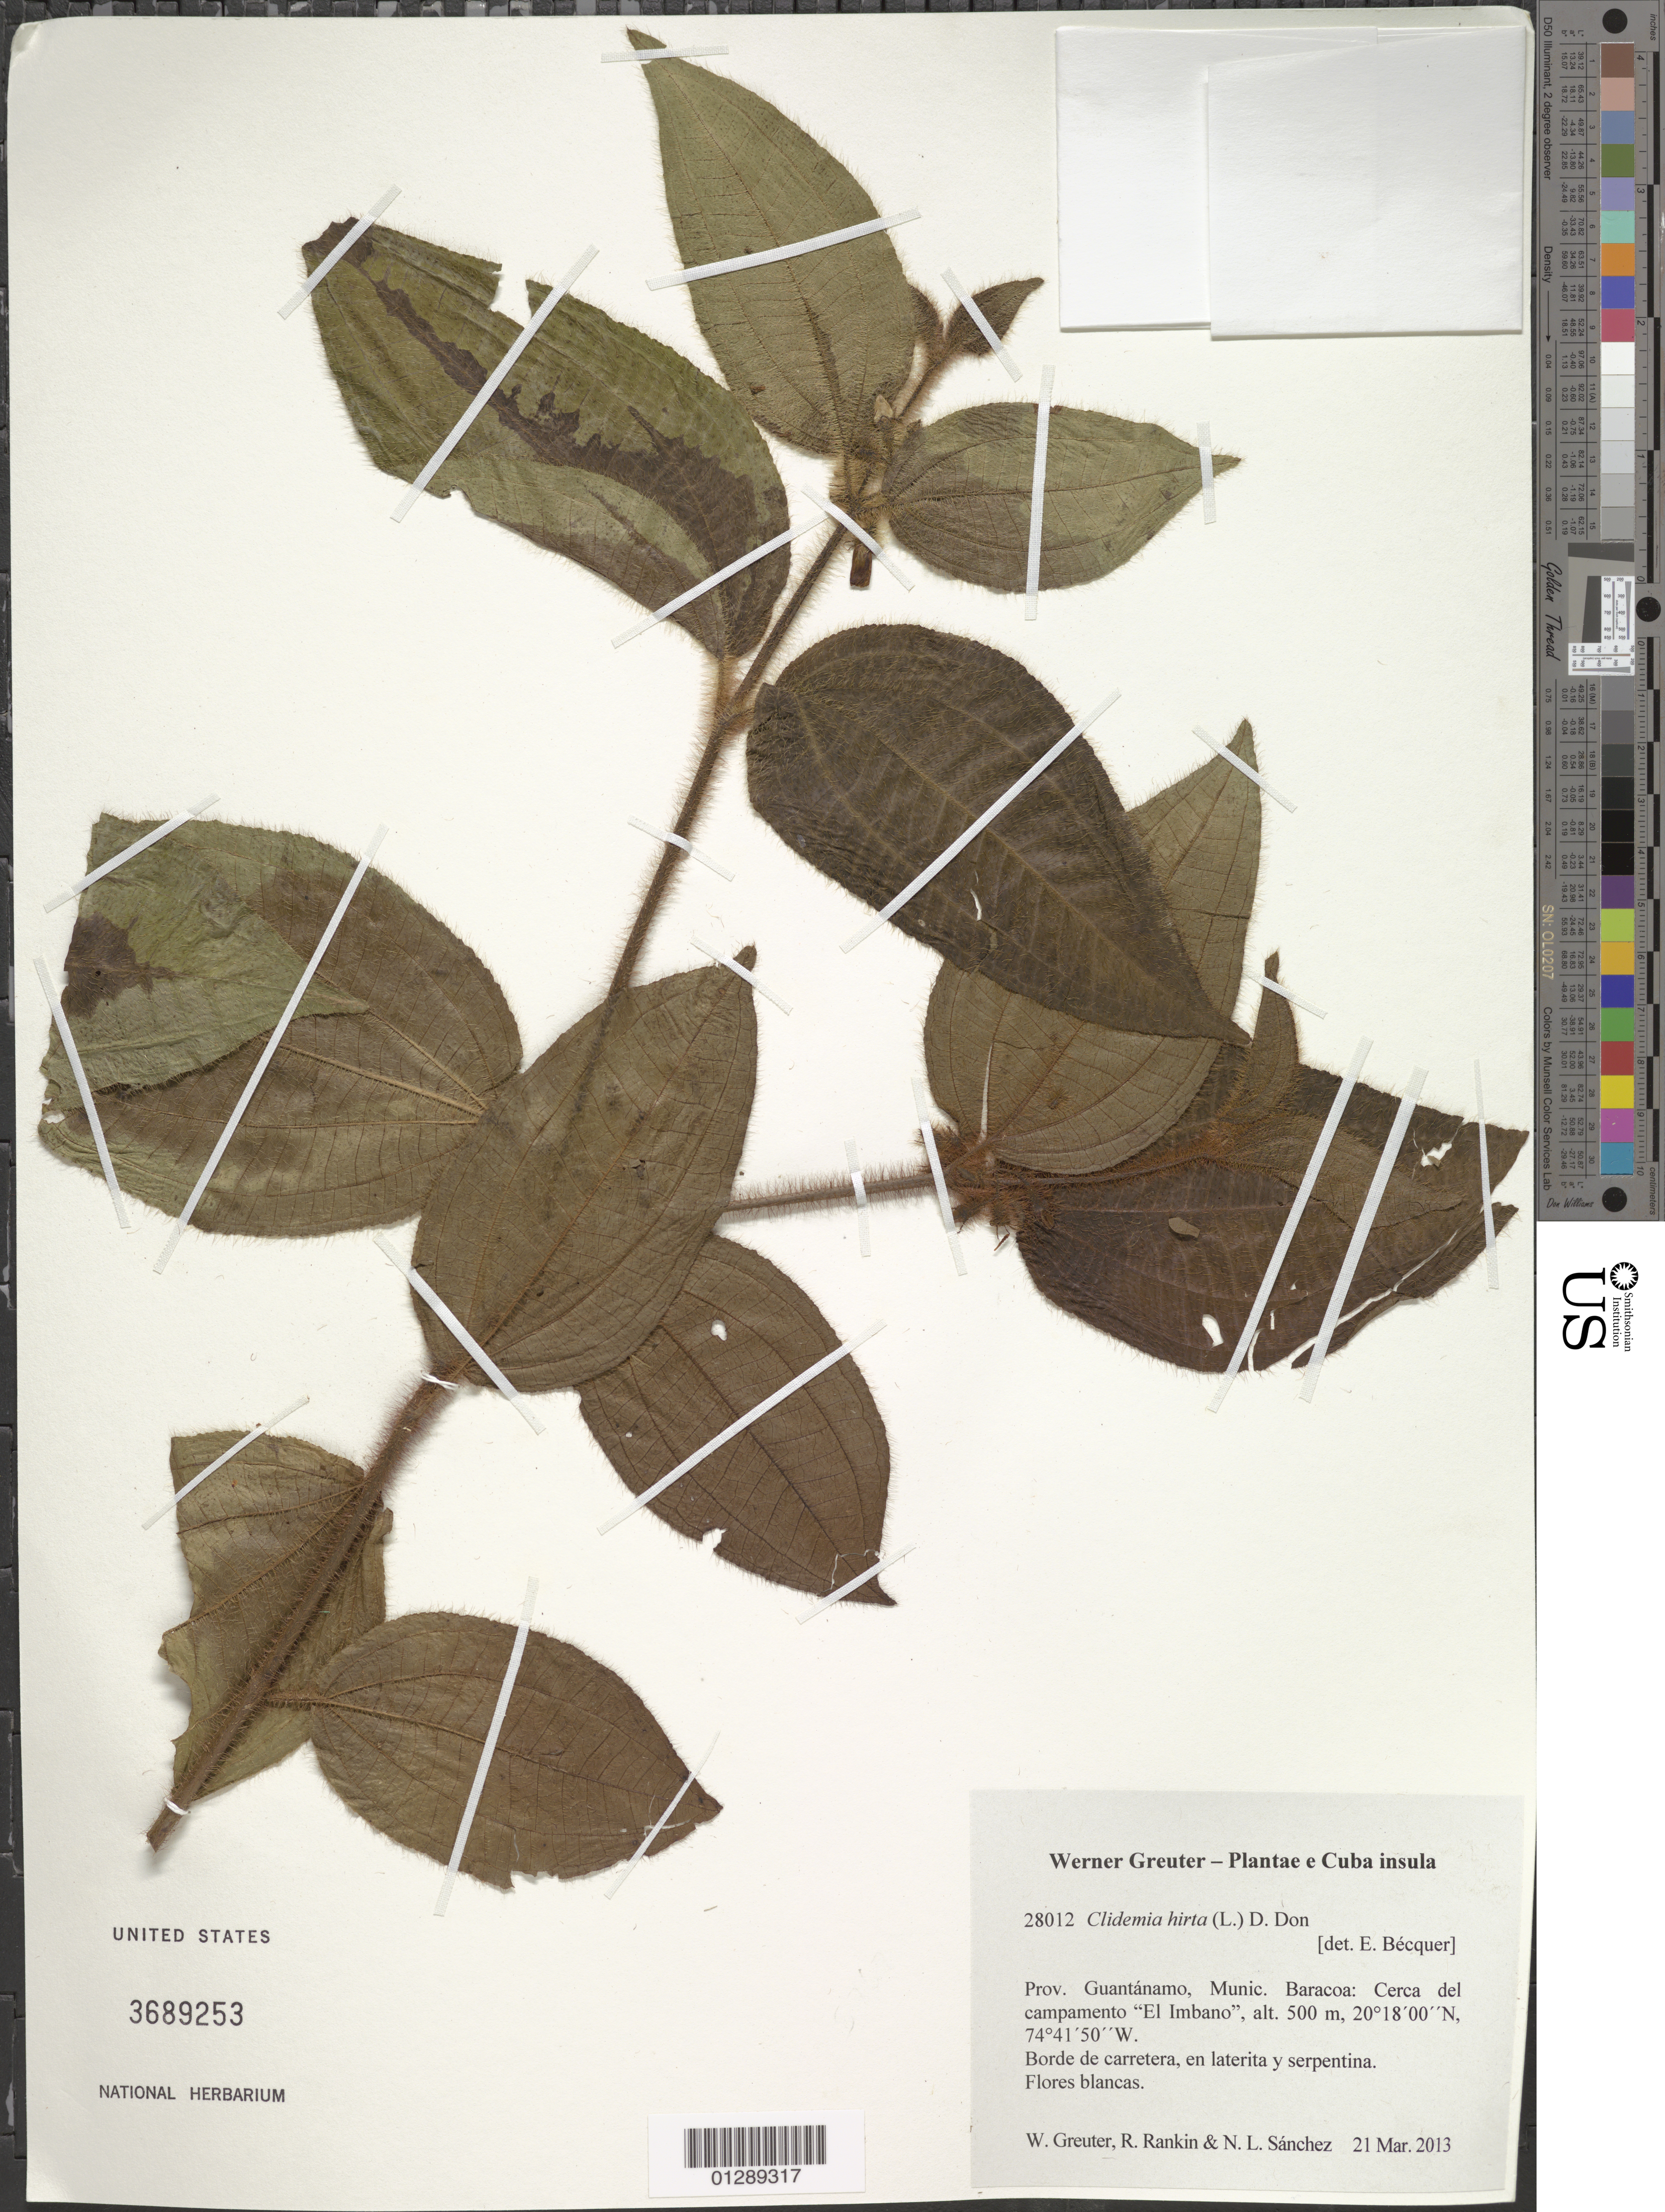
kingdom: Plantae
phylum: Tracheophyta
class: Magnoliopsida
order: Myrtales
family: Melastomataceae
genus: Clidemia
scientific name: Clidemia hirta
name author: (L.) D. Don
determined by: Bécquer Granados, E. R., (HAJB)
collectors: W. R. Greuter, R. Rankin Rodriguez & N. Sanchez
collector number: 28012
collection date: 2013-03-21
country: Cuba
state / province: Guantanamo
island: Cuba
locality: Munic. Baracoa: cerca del campamento "El Imbano".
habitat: Borde de carretera, en laterita y serpentina.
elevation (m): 500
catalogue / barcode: US 3689253